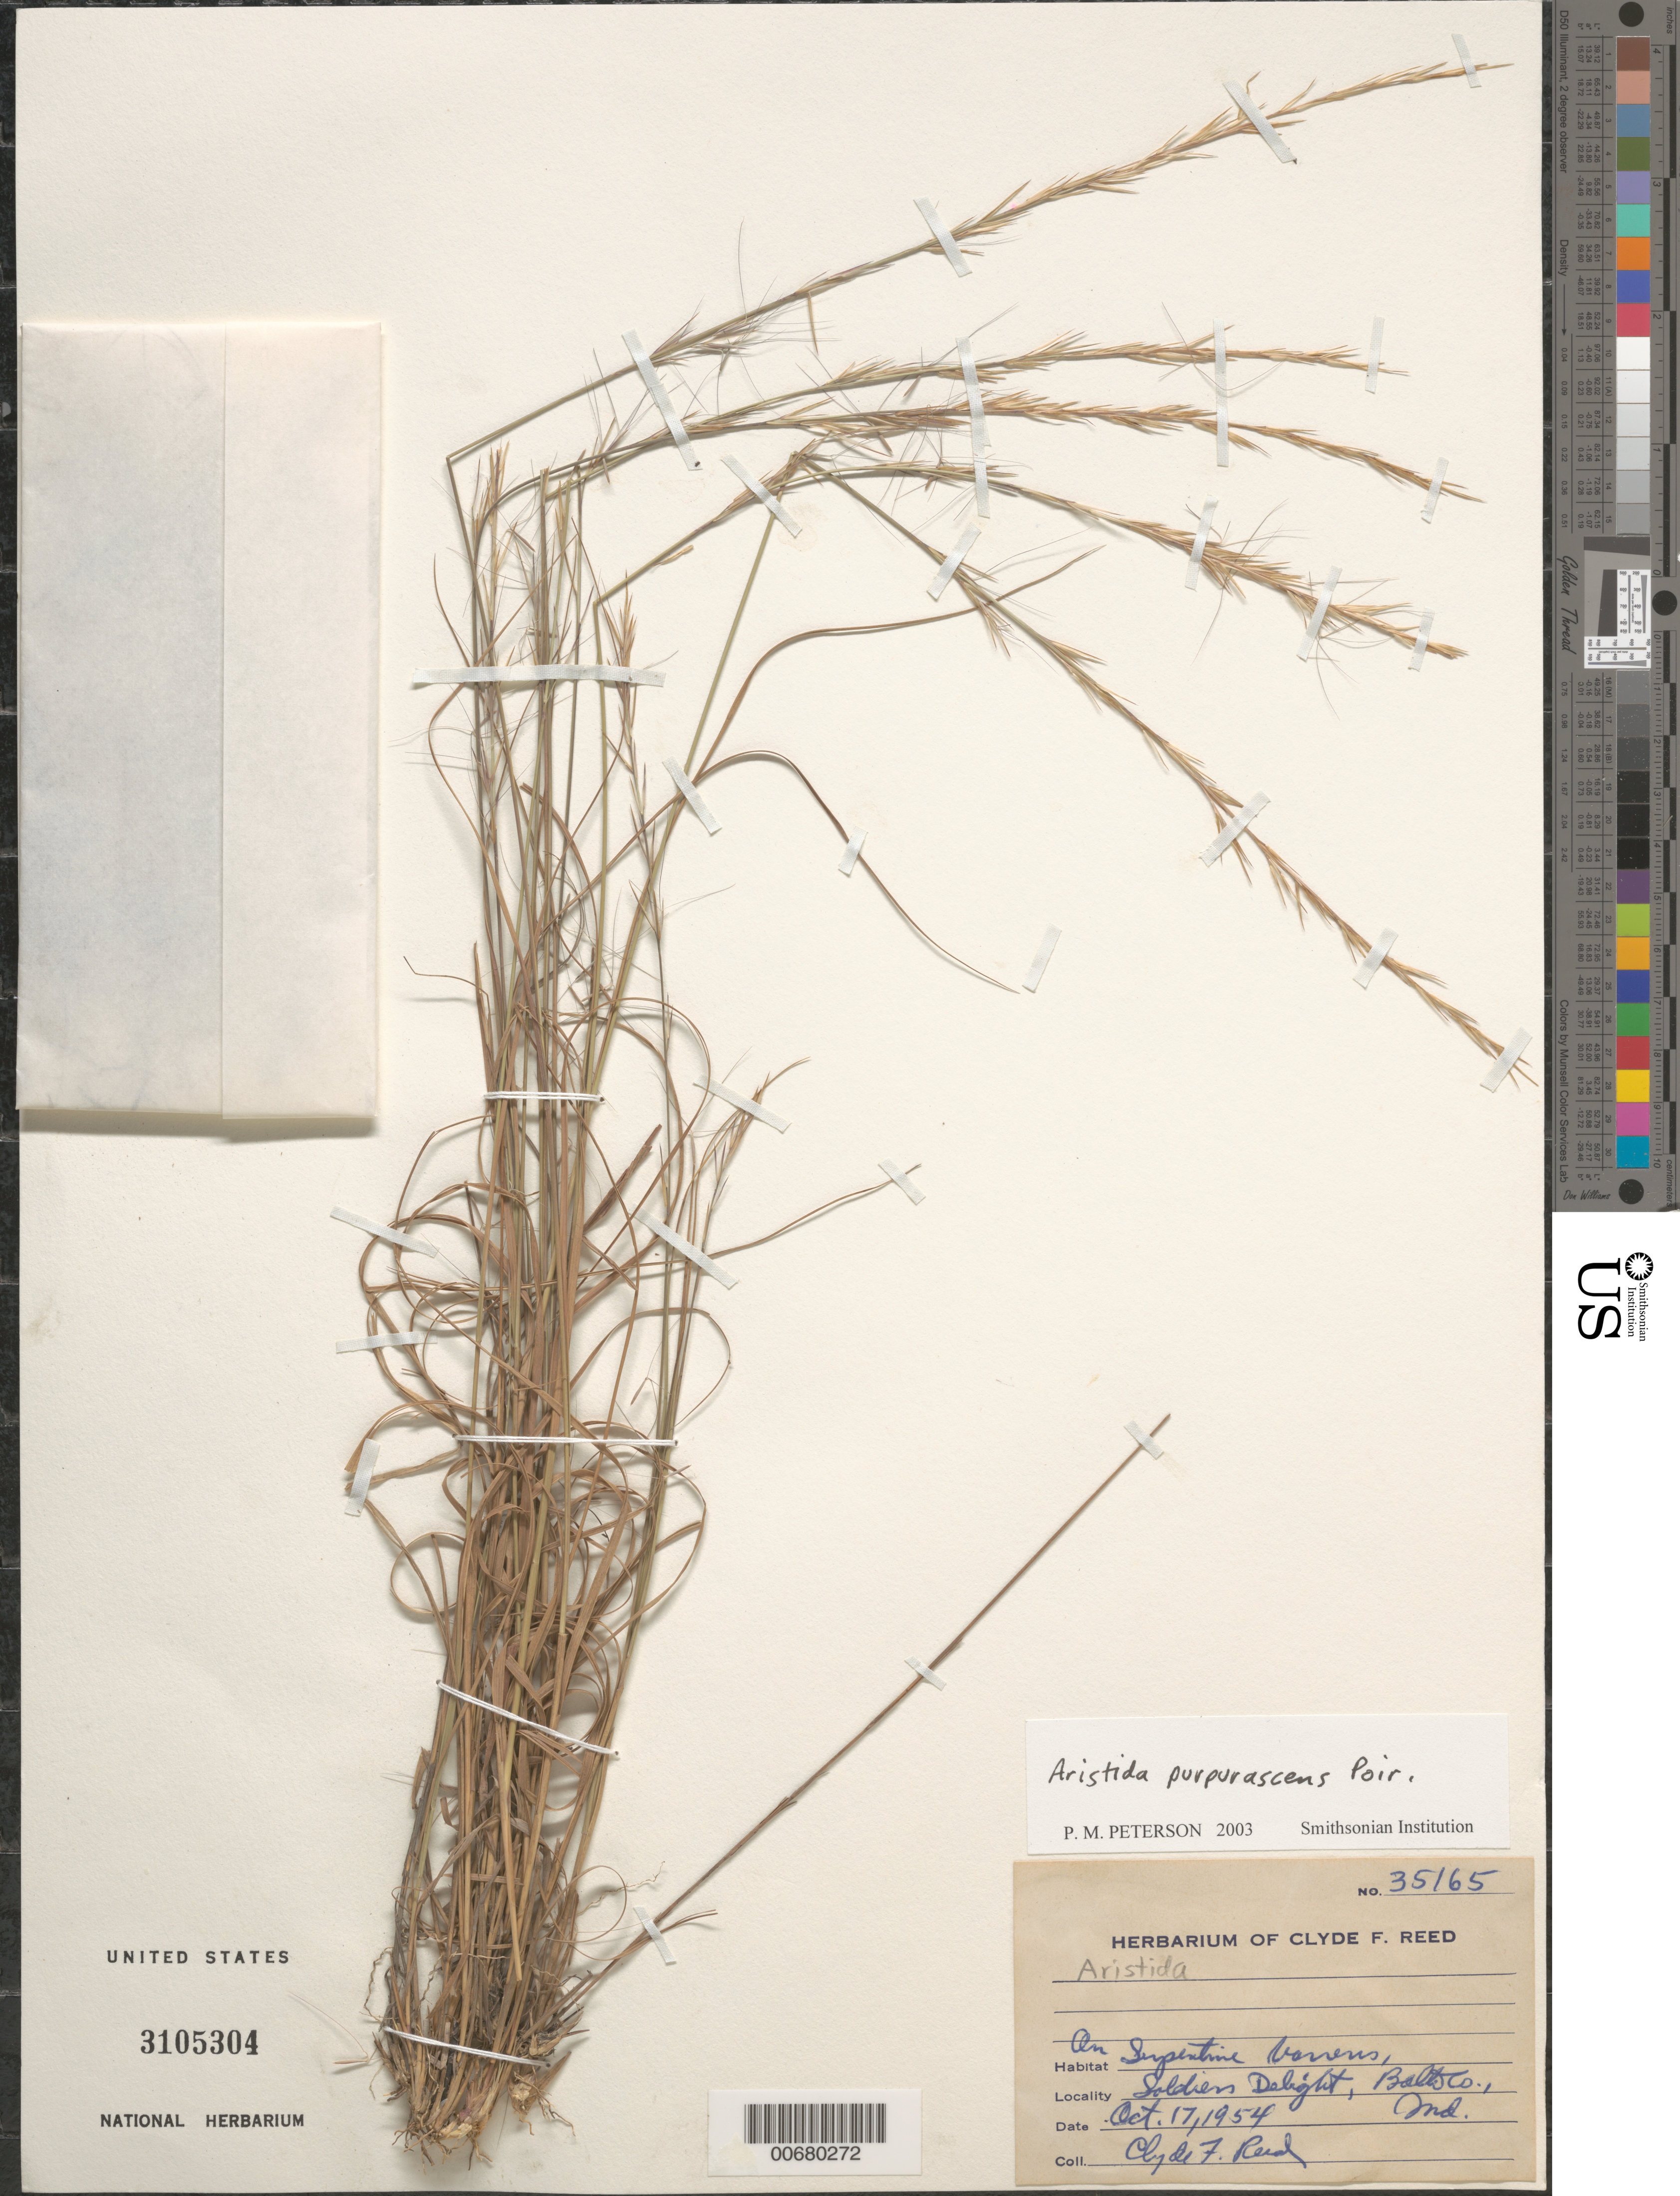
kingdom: Plantae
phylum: Tracheophyta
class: Liliopsida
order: Poales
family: Poaceae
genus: Aristida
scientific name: Aristida purpurascens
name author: Poir. in Lam.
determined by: Peterson, Paul M., (BOT), Smithsonian Institution - National Museum of Natural History (UNITED STATES)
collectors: C. F. Reed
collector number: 35165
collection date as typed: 17 Oct 1954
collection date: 1954-10-17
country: United States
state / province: Maryland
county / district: Baltimore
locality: Soldiers Delight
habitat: On serpentine barrens.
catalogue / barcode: US 3105304